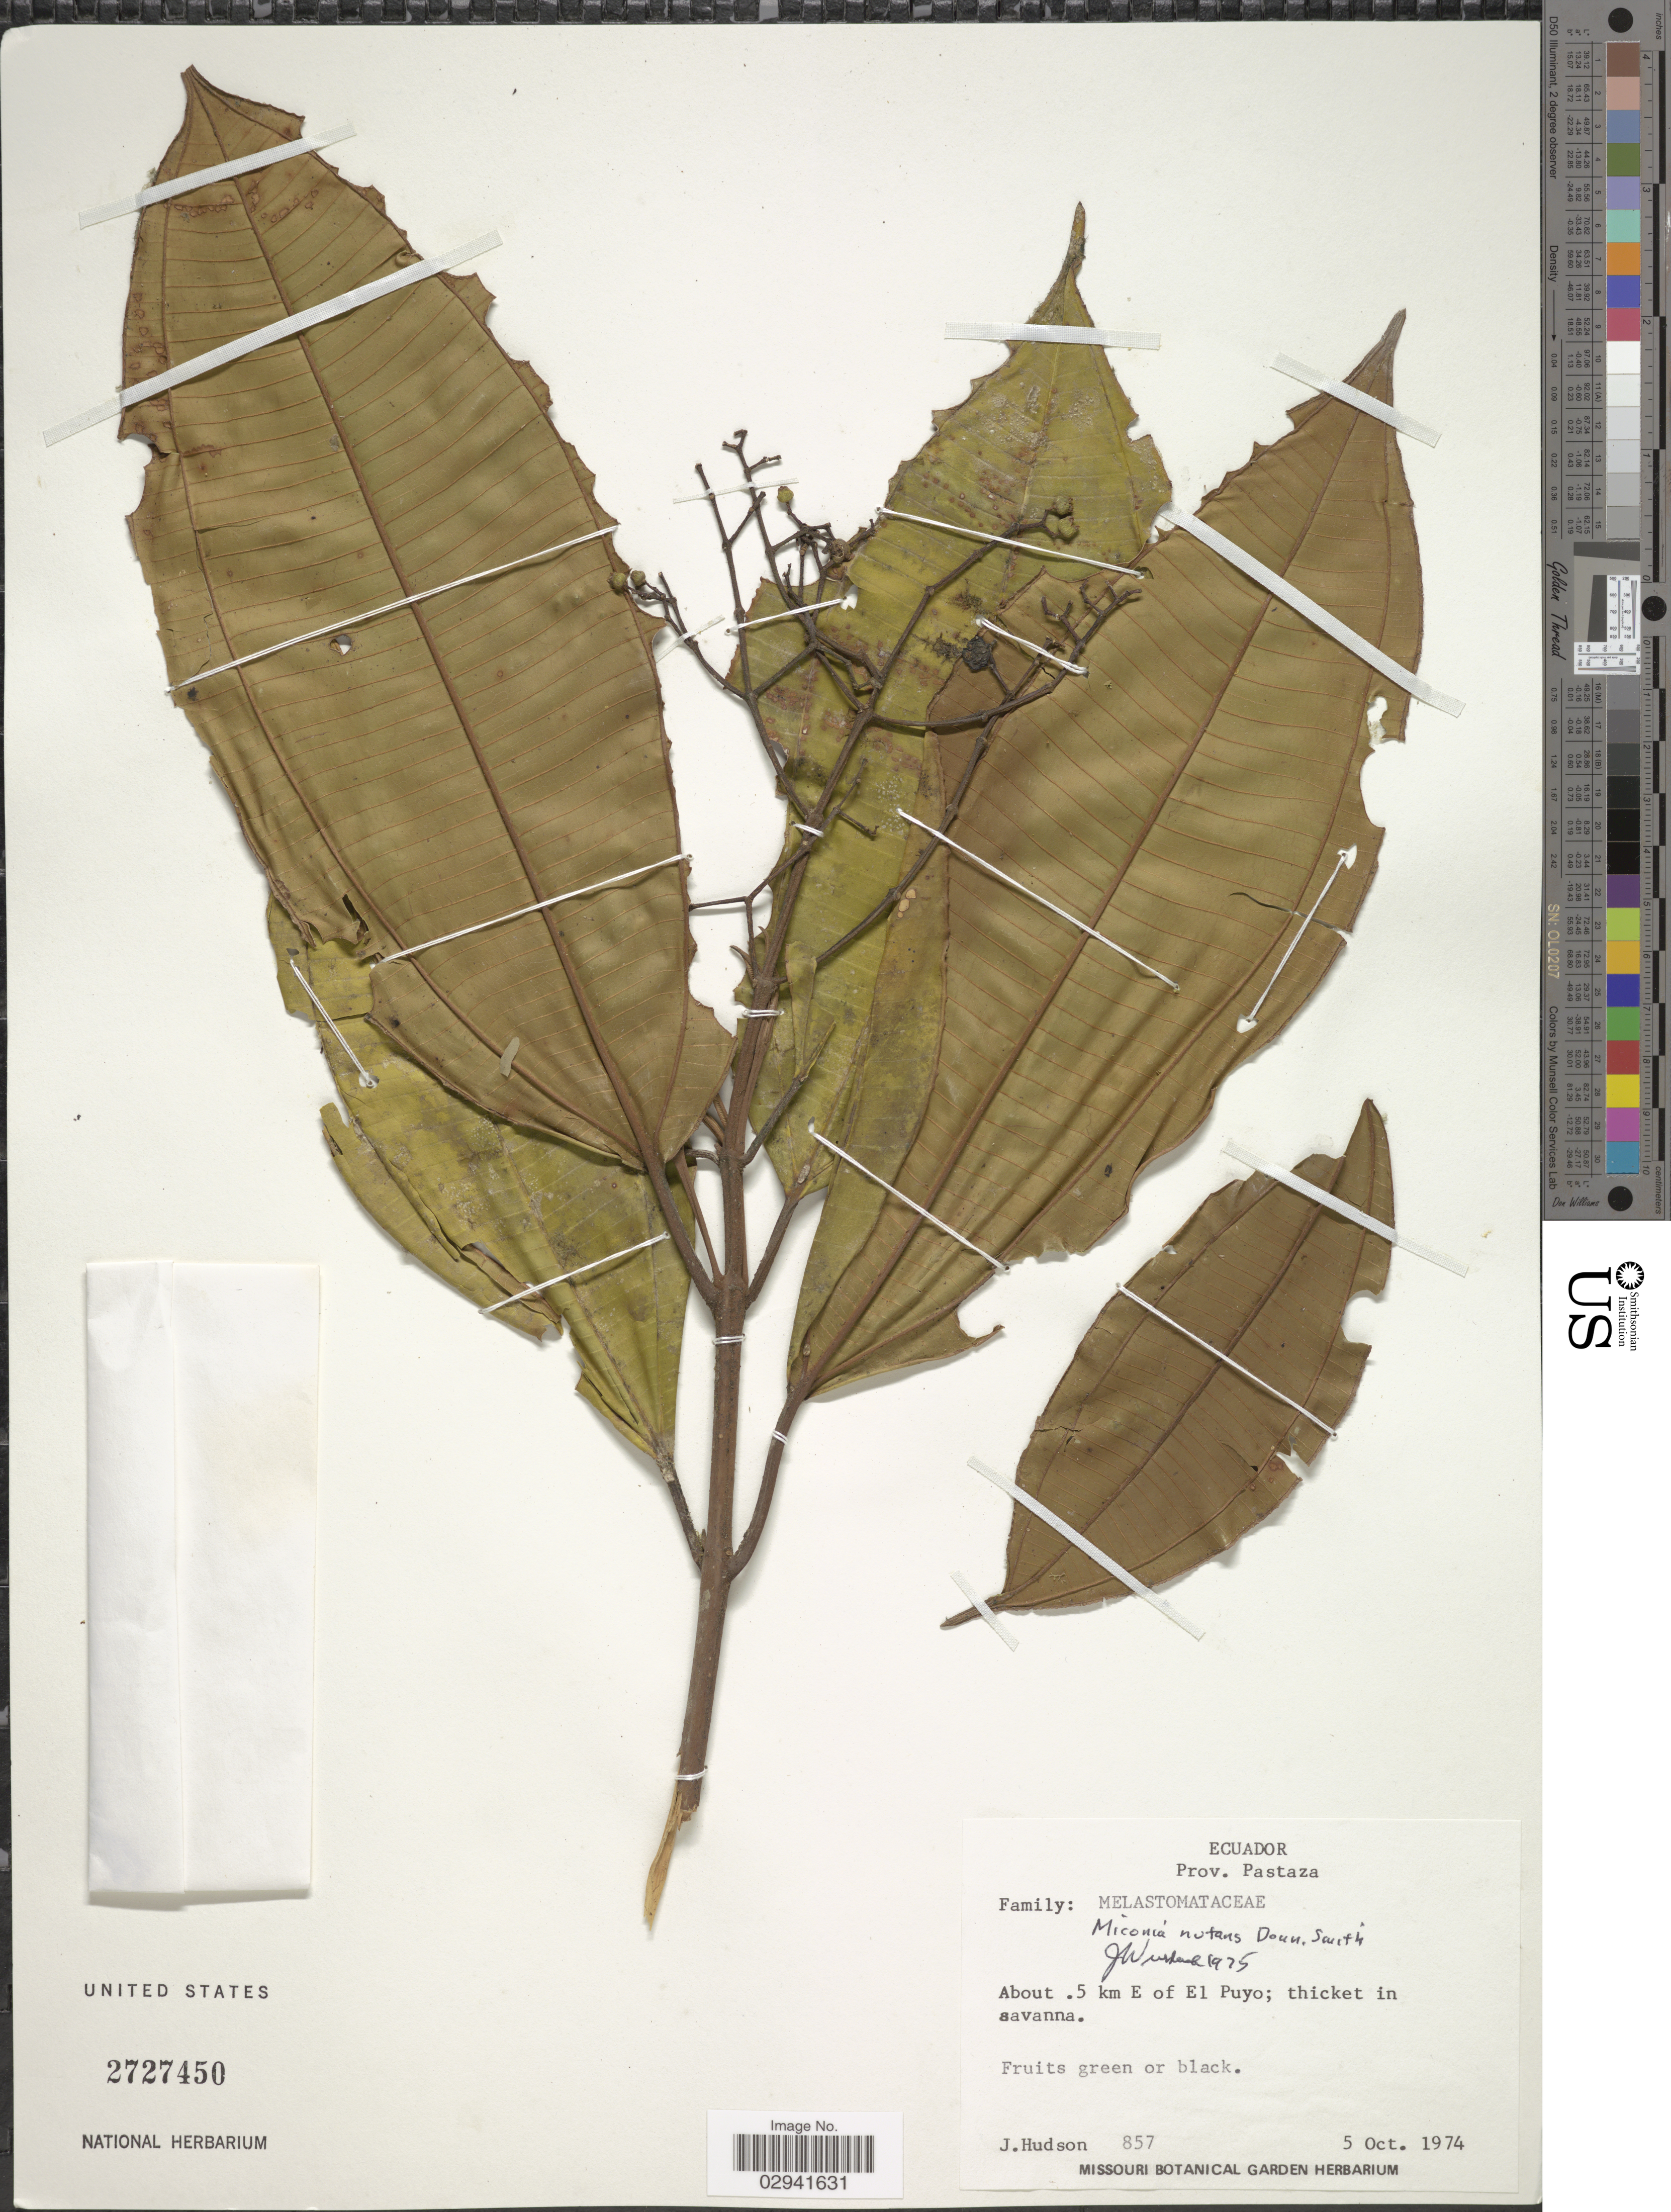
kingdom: Plantae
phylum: Tracheophyta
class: Magnoliopsida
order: Myrtales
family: Melastomataceae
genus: Miconia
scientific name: Miconia nutans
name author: Donn. Sm.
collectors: J. Hudson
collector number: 857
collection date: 1974-10-05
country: Ecuador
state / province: Pastaza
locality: Prov. Pastaza. About .5 km E of El Puyo; thicket in savanna.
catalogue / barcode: US 2727450